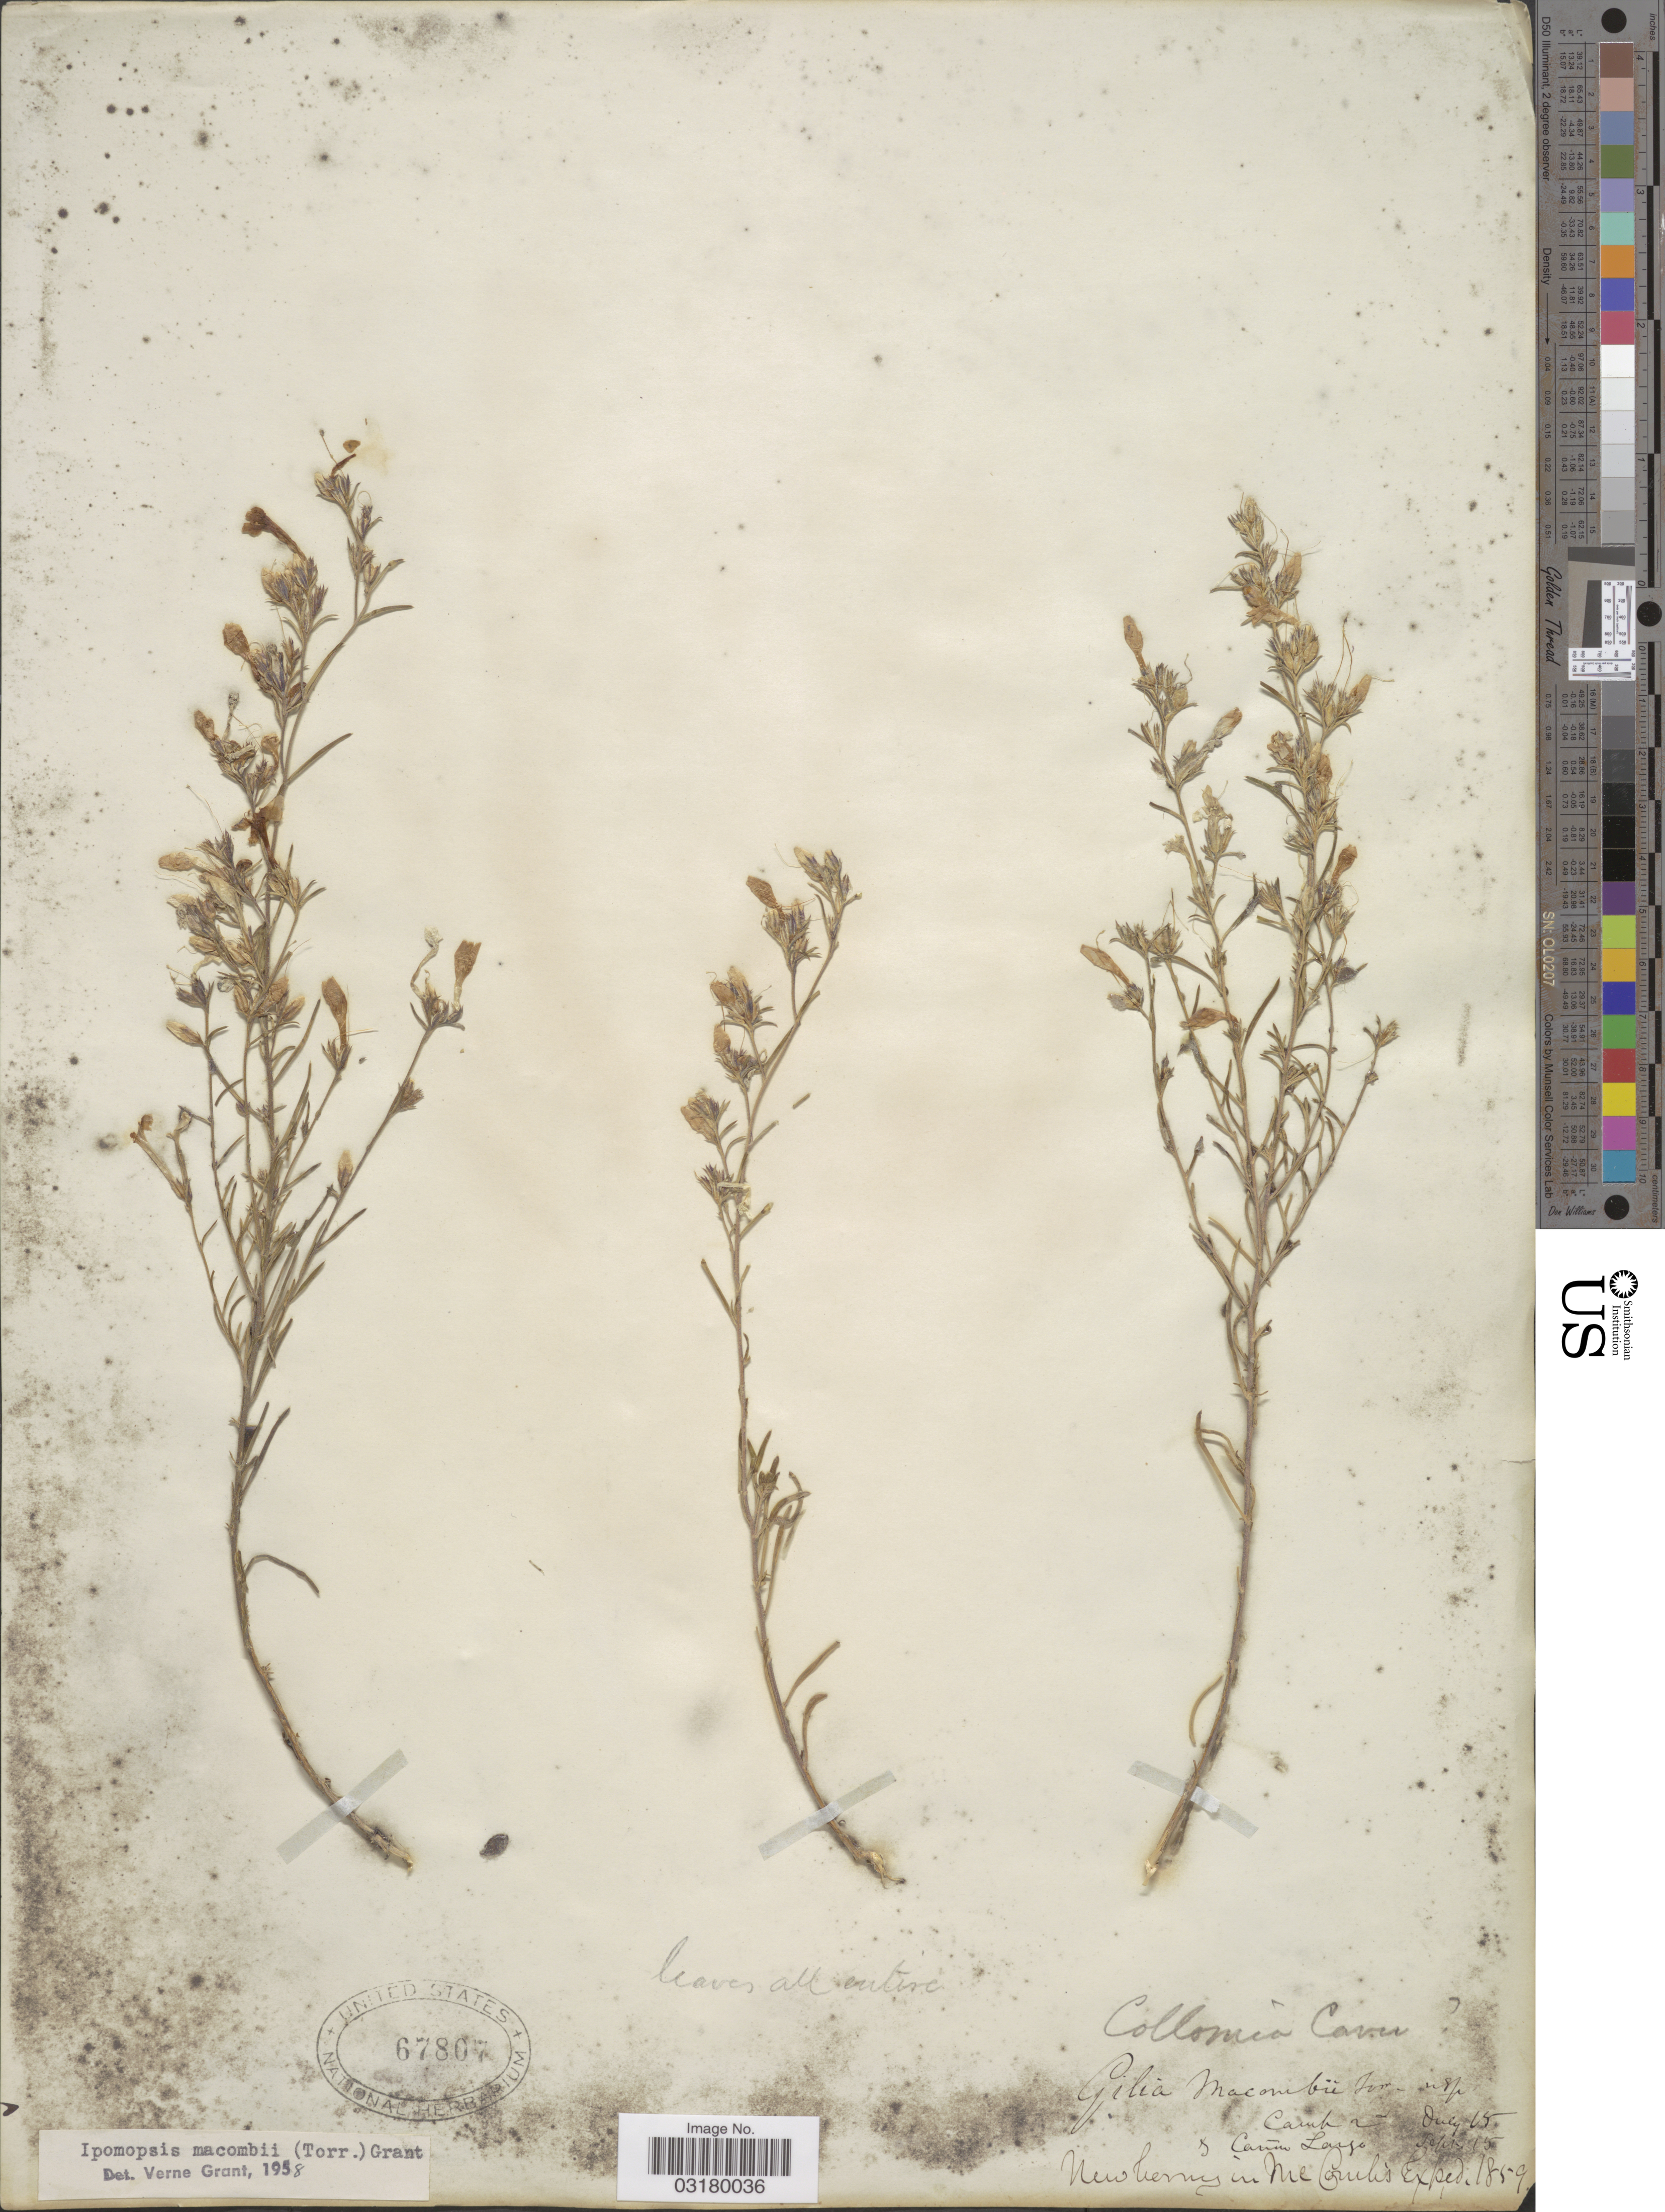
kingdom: Plantae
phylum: Tracheophyta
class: Magnoliopsida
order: Ericales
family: Polemoniaceae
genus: Ipomopsis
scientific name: Ipomopsis macombii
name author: (Torr. ex A. Gray) V.E. Grant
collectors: McComb's Expedition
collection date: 1859-09-15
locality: Newberry. [interpreted]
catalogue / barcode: US 67807